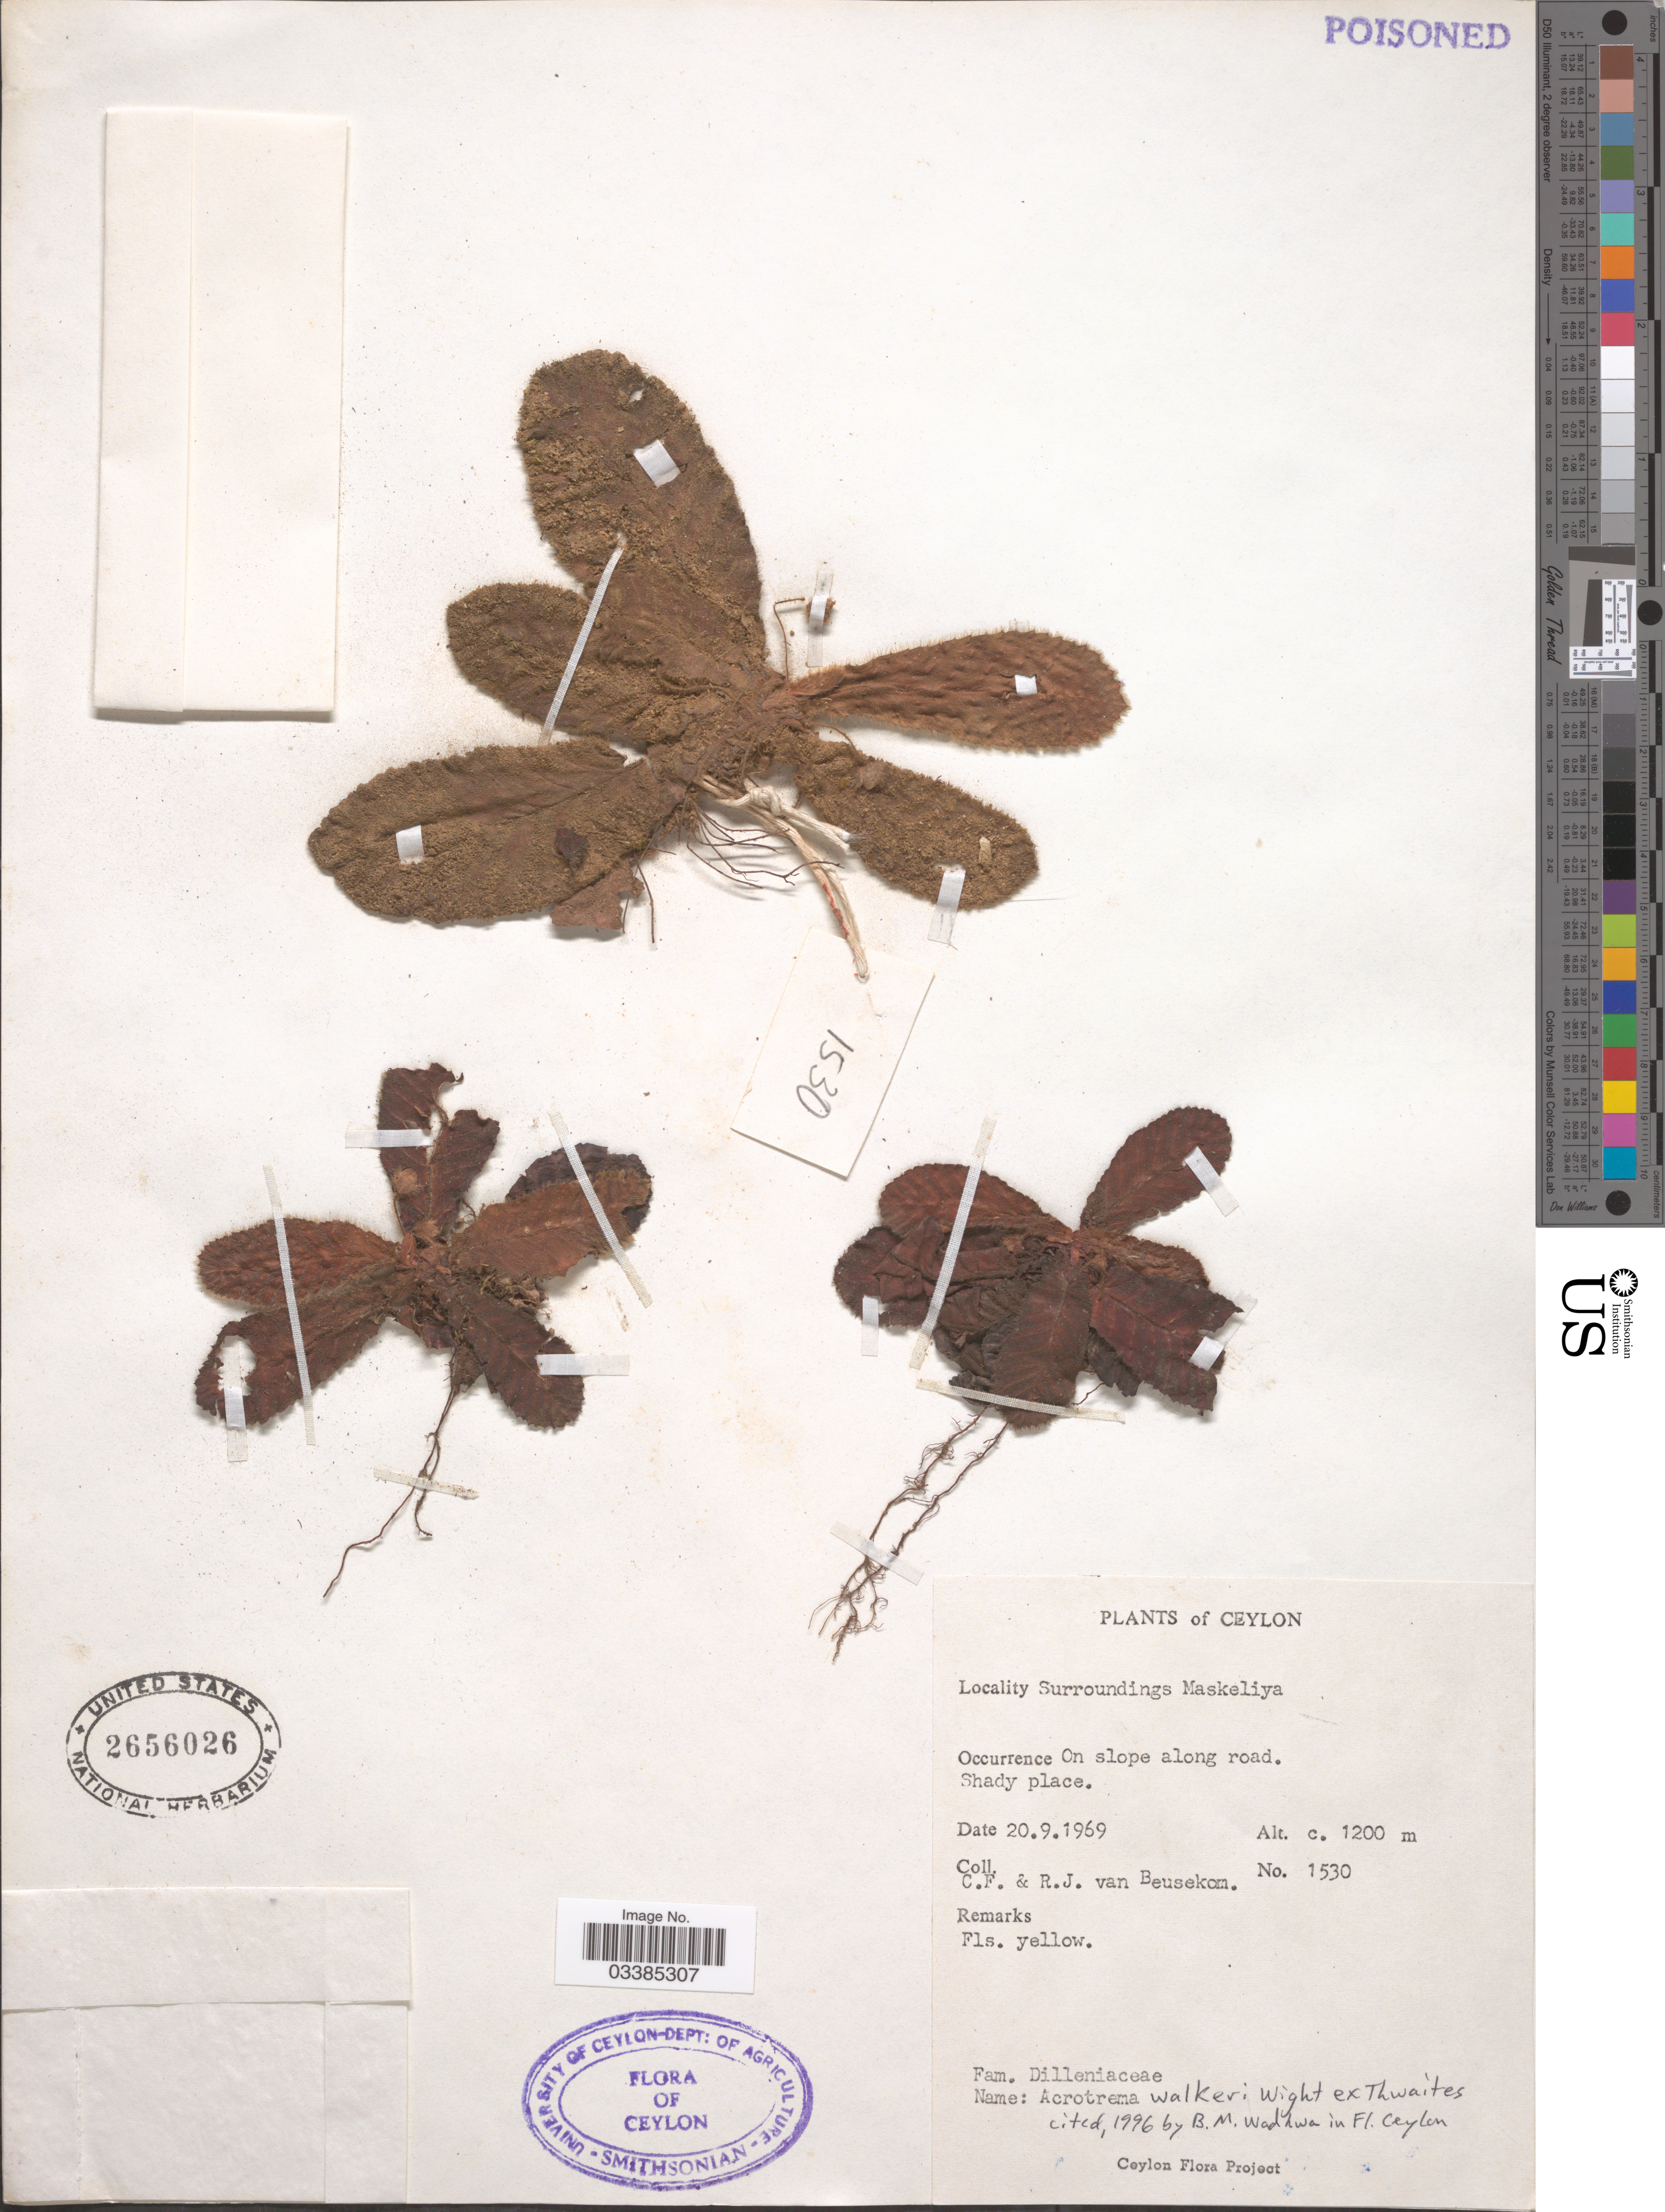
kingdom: Plantae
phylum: Tracheophyta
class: Magnoliopsida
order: Dilleniales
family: Dilleniaceae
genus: Acrotrema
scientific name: Acrotrema walkeri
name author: Wight ex Thwaites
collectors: C. F. Beusekom & R. Van Beusekom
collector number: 1530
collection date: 1969-09-20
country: Sri Lanka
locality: Ceylon. Surroundings Maskeliya.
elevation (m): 1200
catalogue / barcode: US 2656026